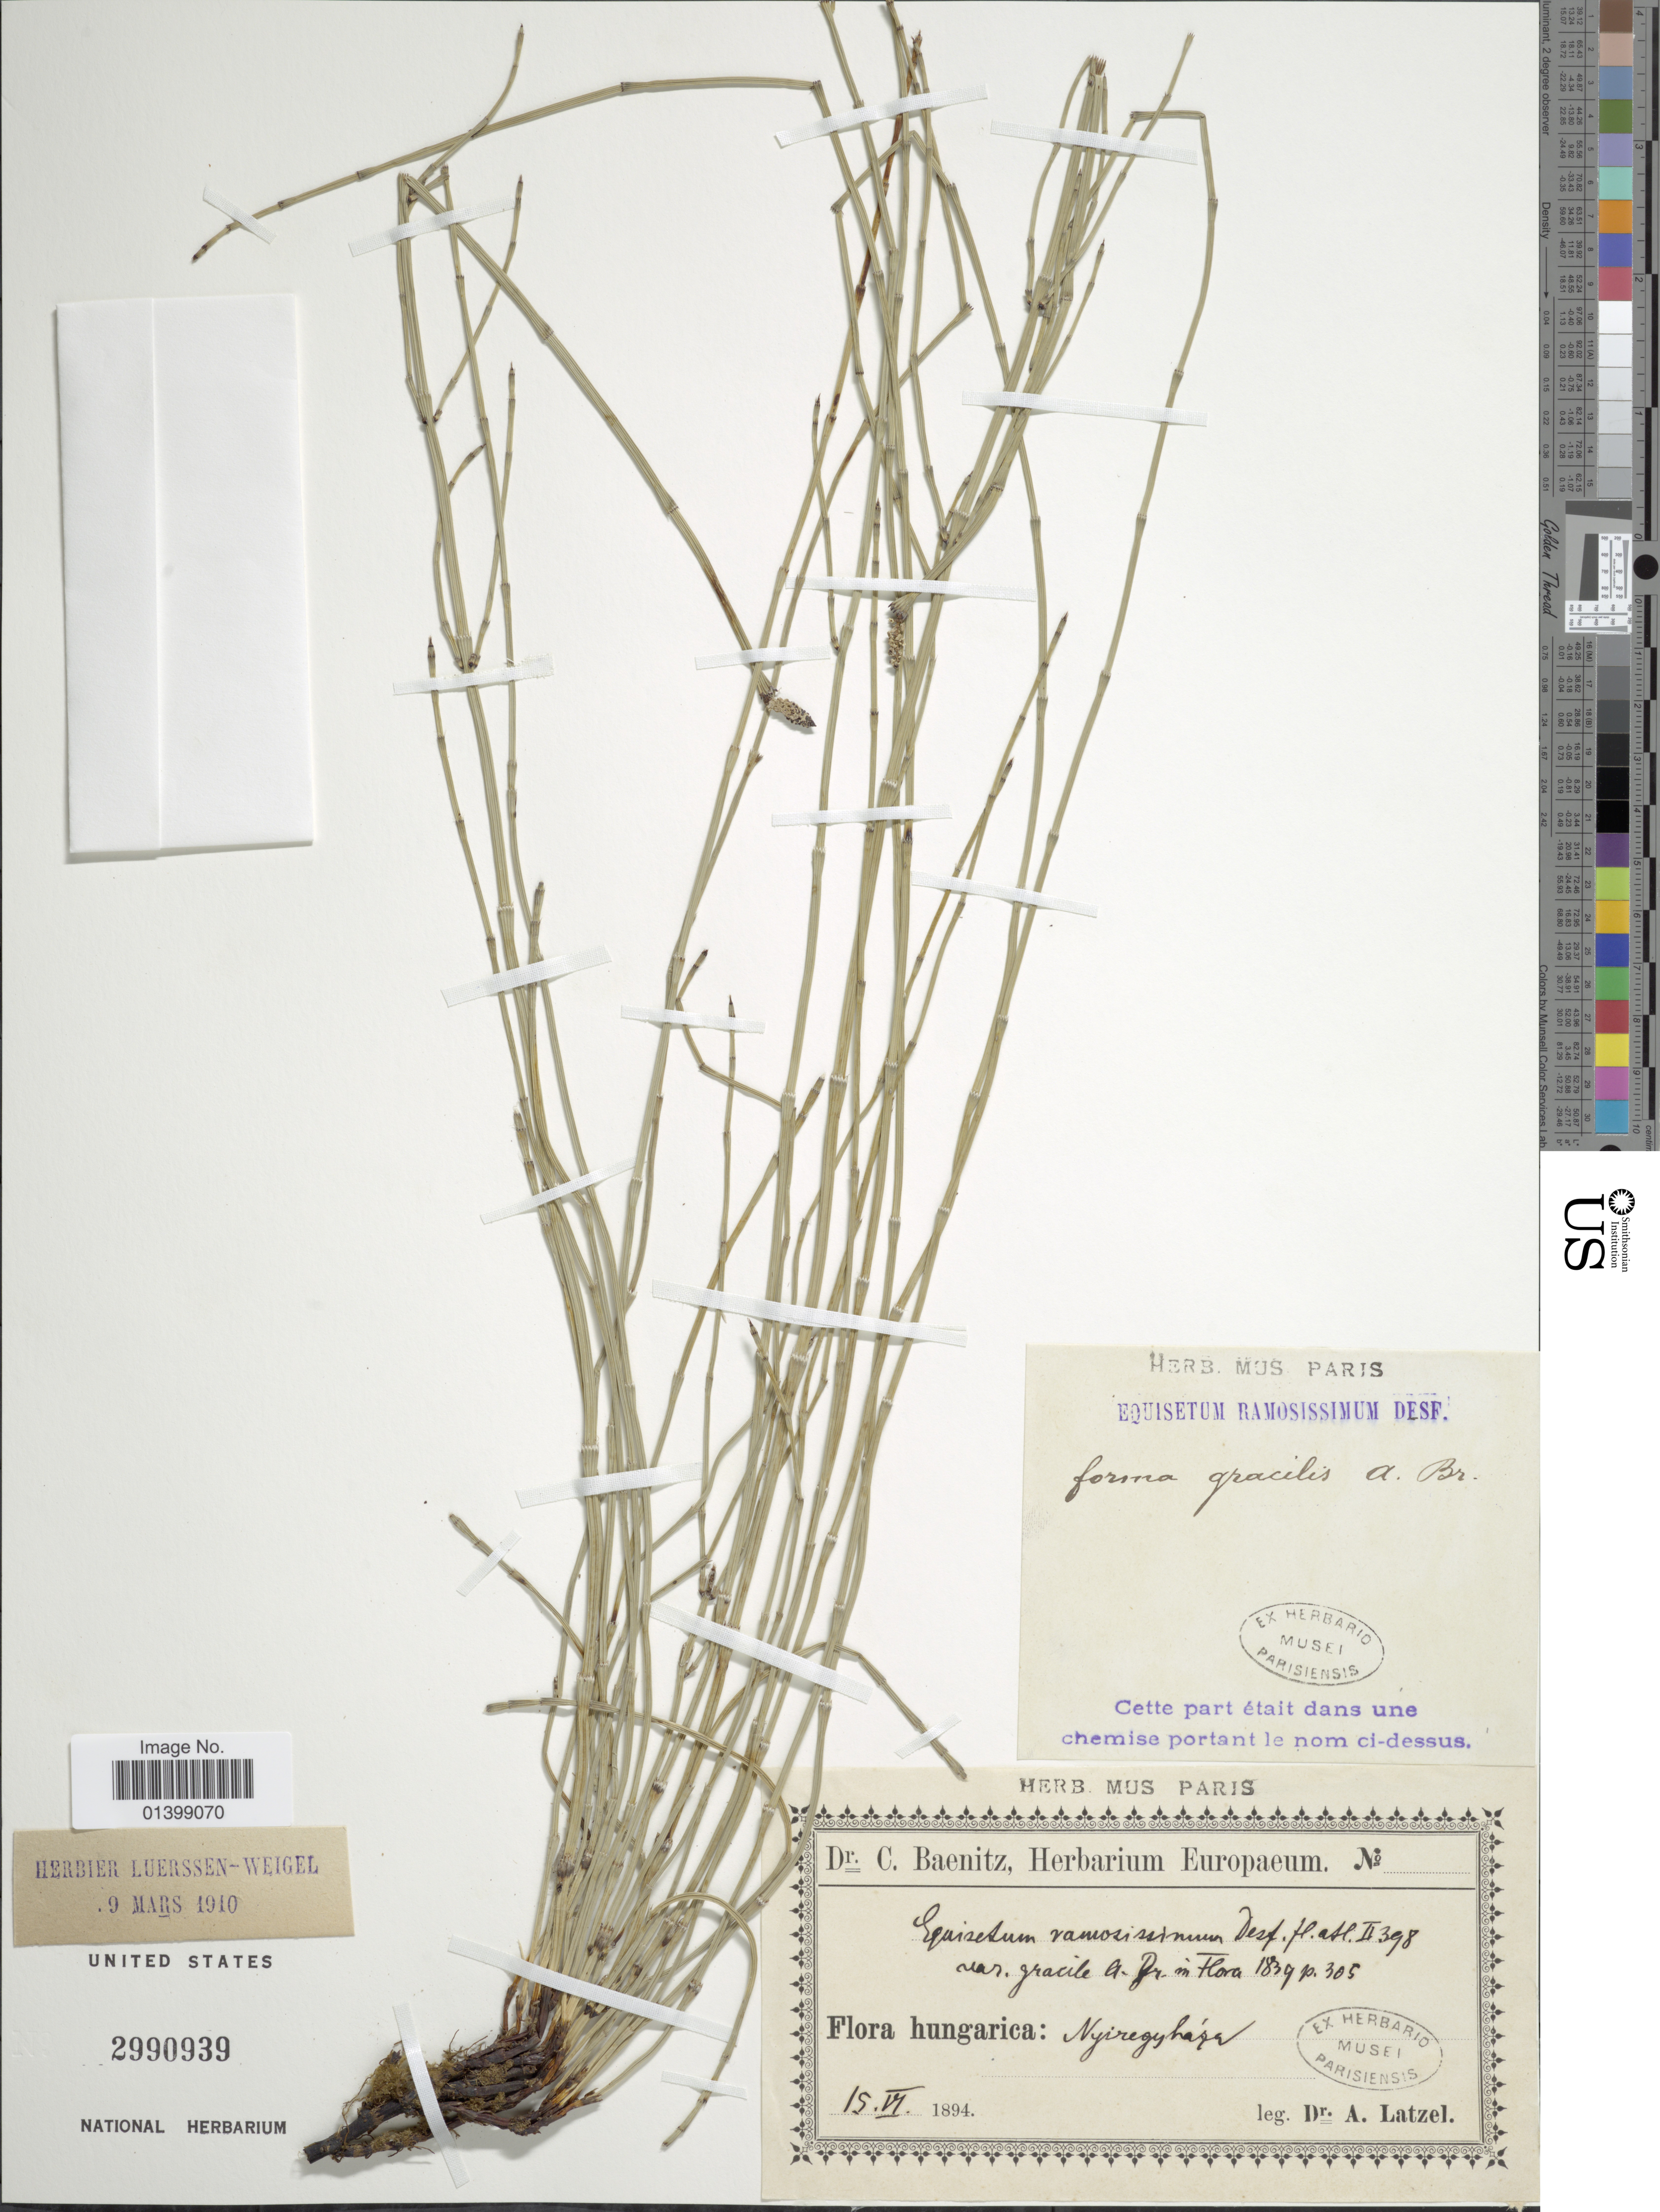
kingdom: Plantae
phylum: Tracheophyta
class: Polypodiopsida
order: Equisetales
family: Equisetaceae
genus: Equisetum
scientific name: Equisetum ramosissimum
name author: Desf.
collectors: A. Latzel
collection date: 1894-06-15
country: Hungary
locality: Nyiregyhaza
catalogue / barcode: US 2990939